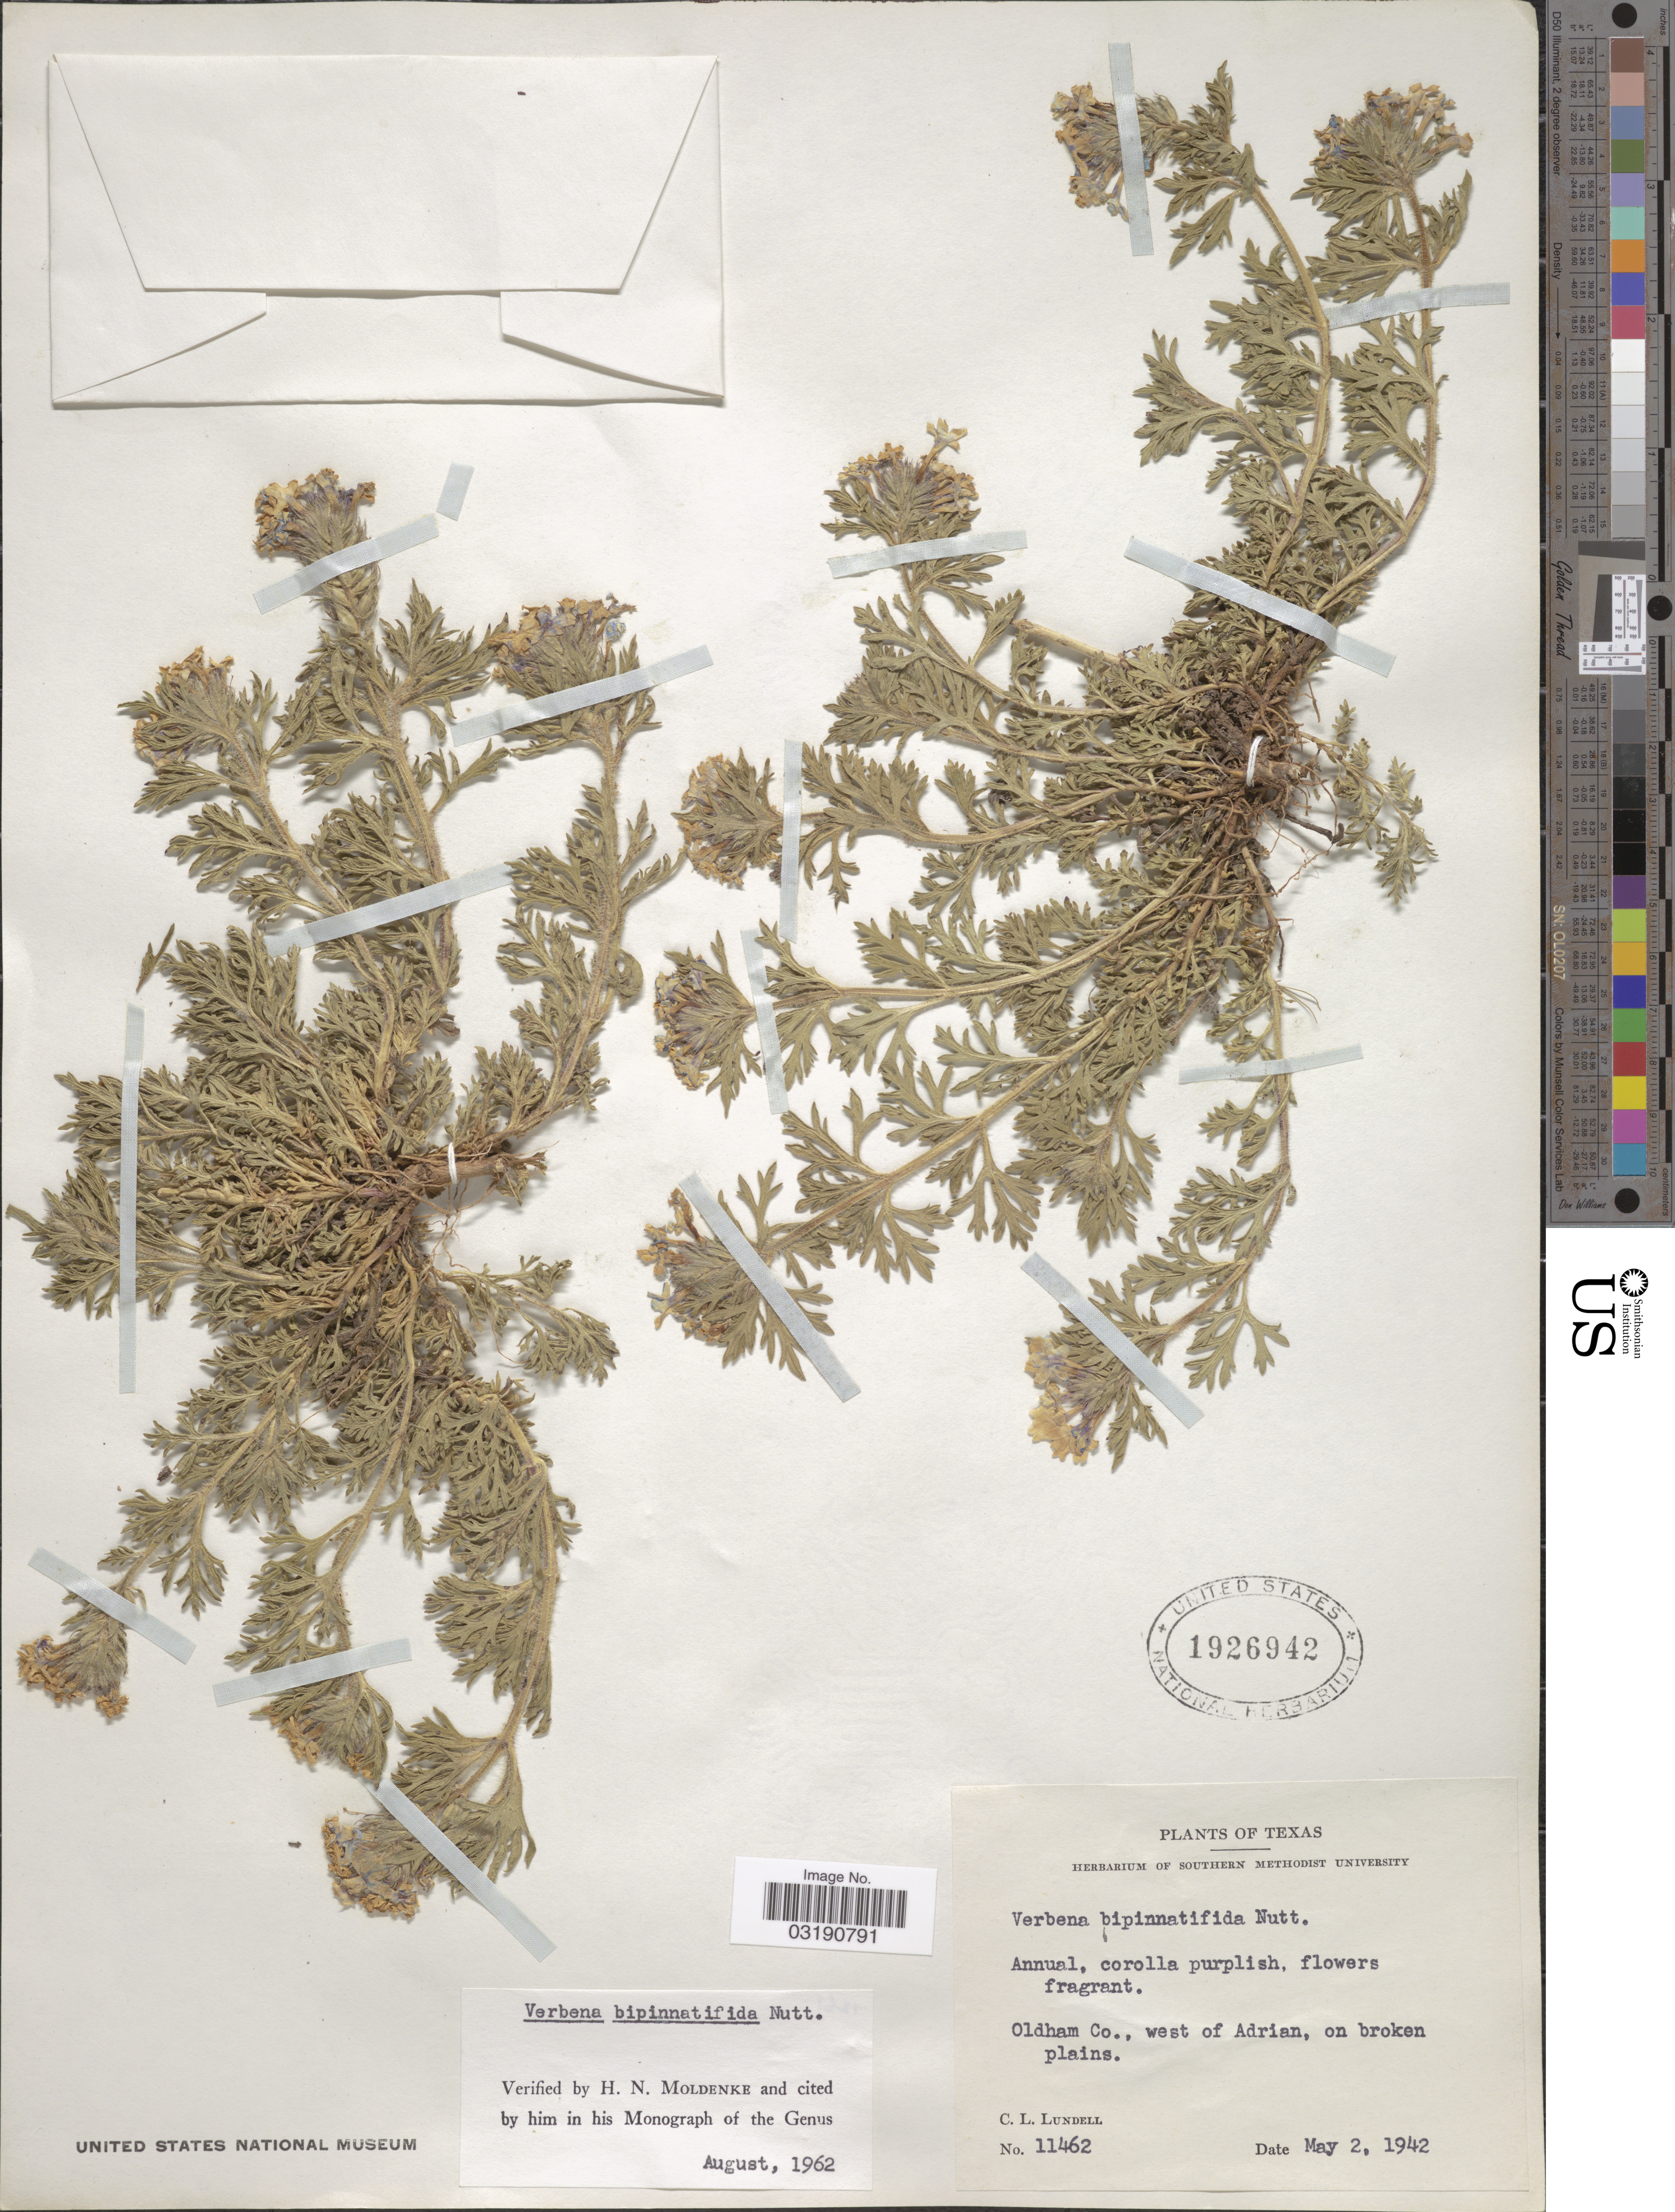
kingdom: Plantae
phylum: Tracheophyta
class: Magnoliopsida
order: Lamiales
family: Verbenaceae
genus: Verbena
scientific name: Verbena bipinnatifida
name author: (Schauer) Nutt.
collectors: C. L. Lundell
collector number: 11462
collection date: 1942-05-02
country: United States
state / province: Texas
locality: Oldham Co., west of Adrian, on broken plains.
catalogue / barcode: US 1926942